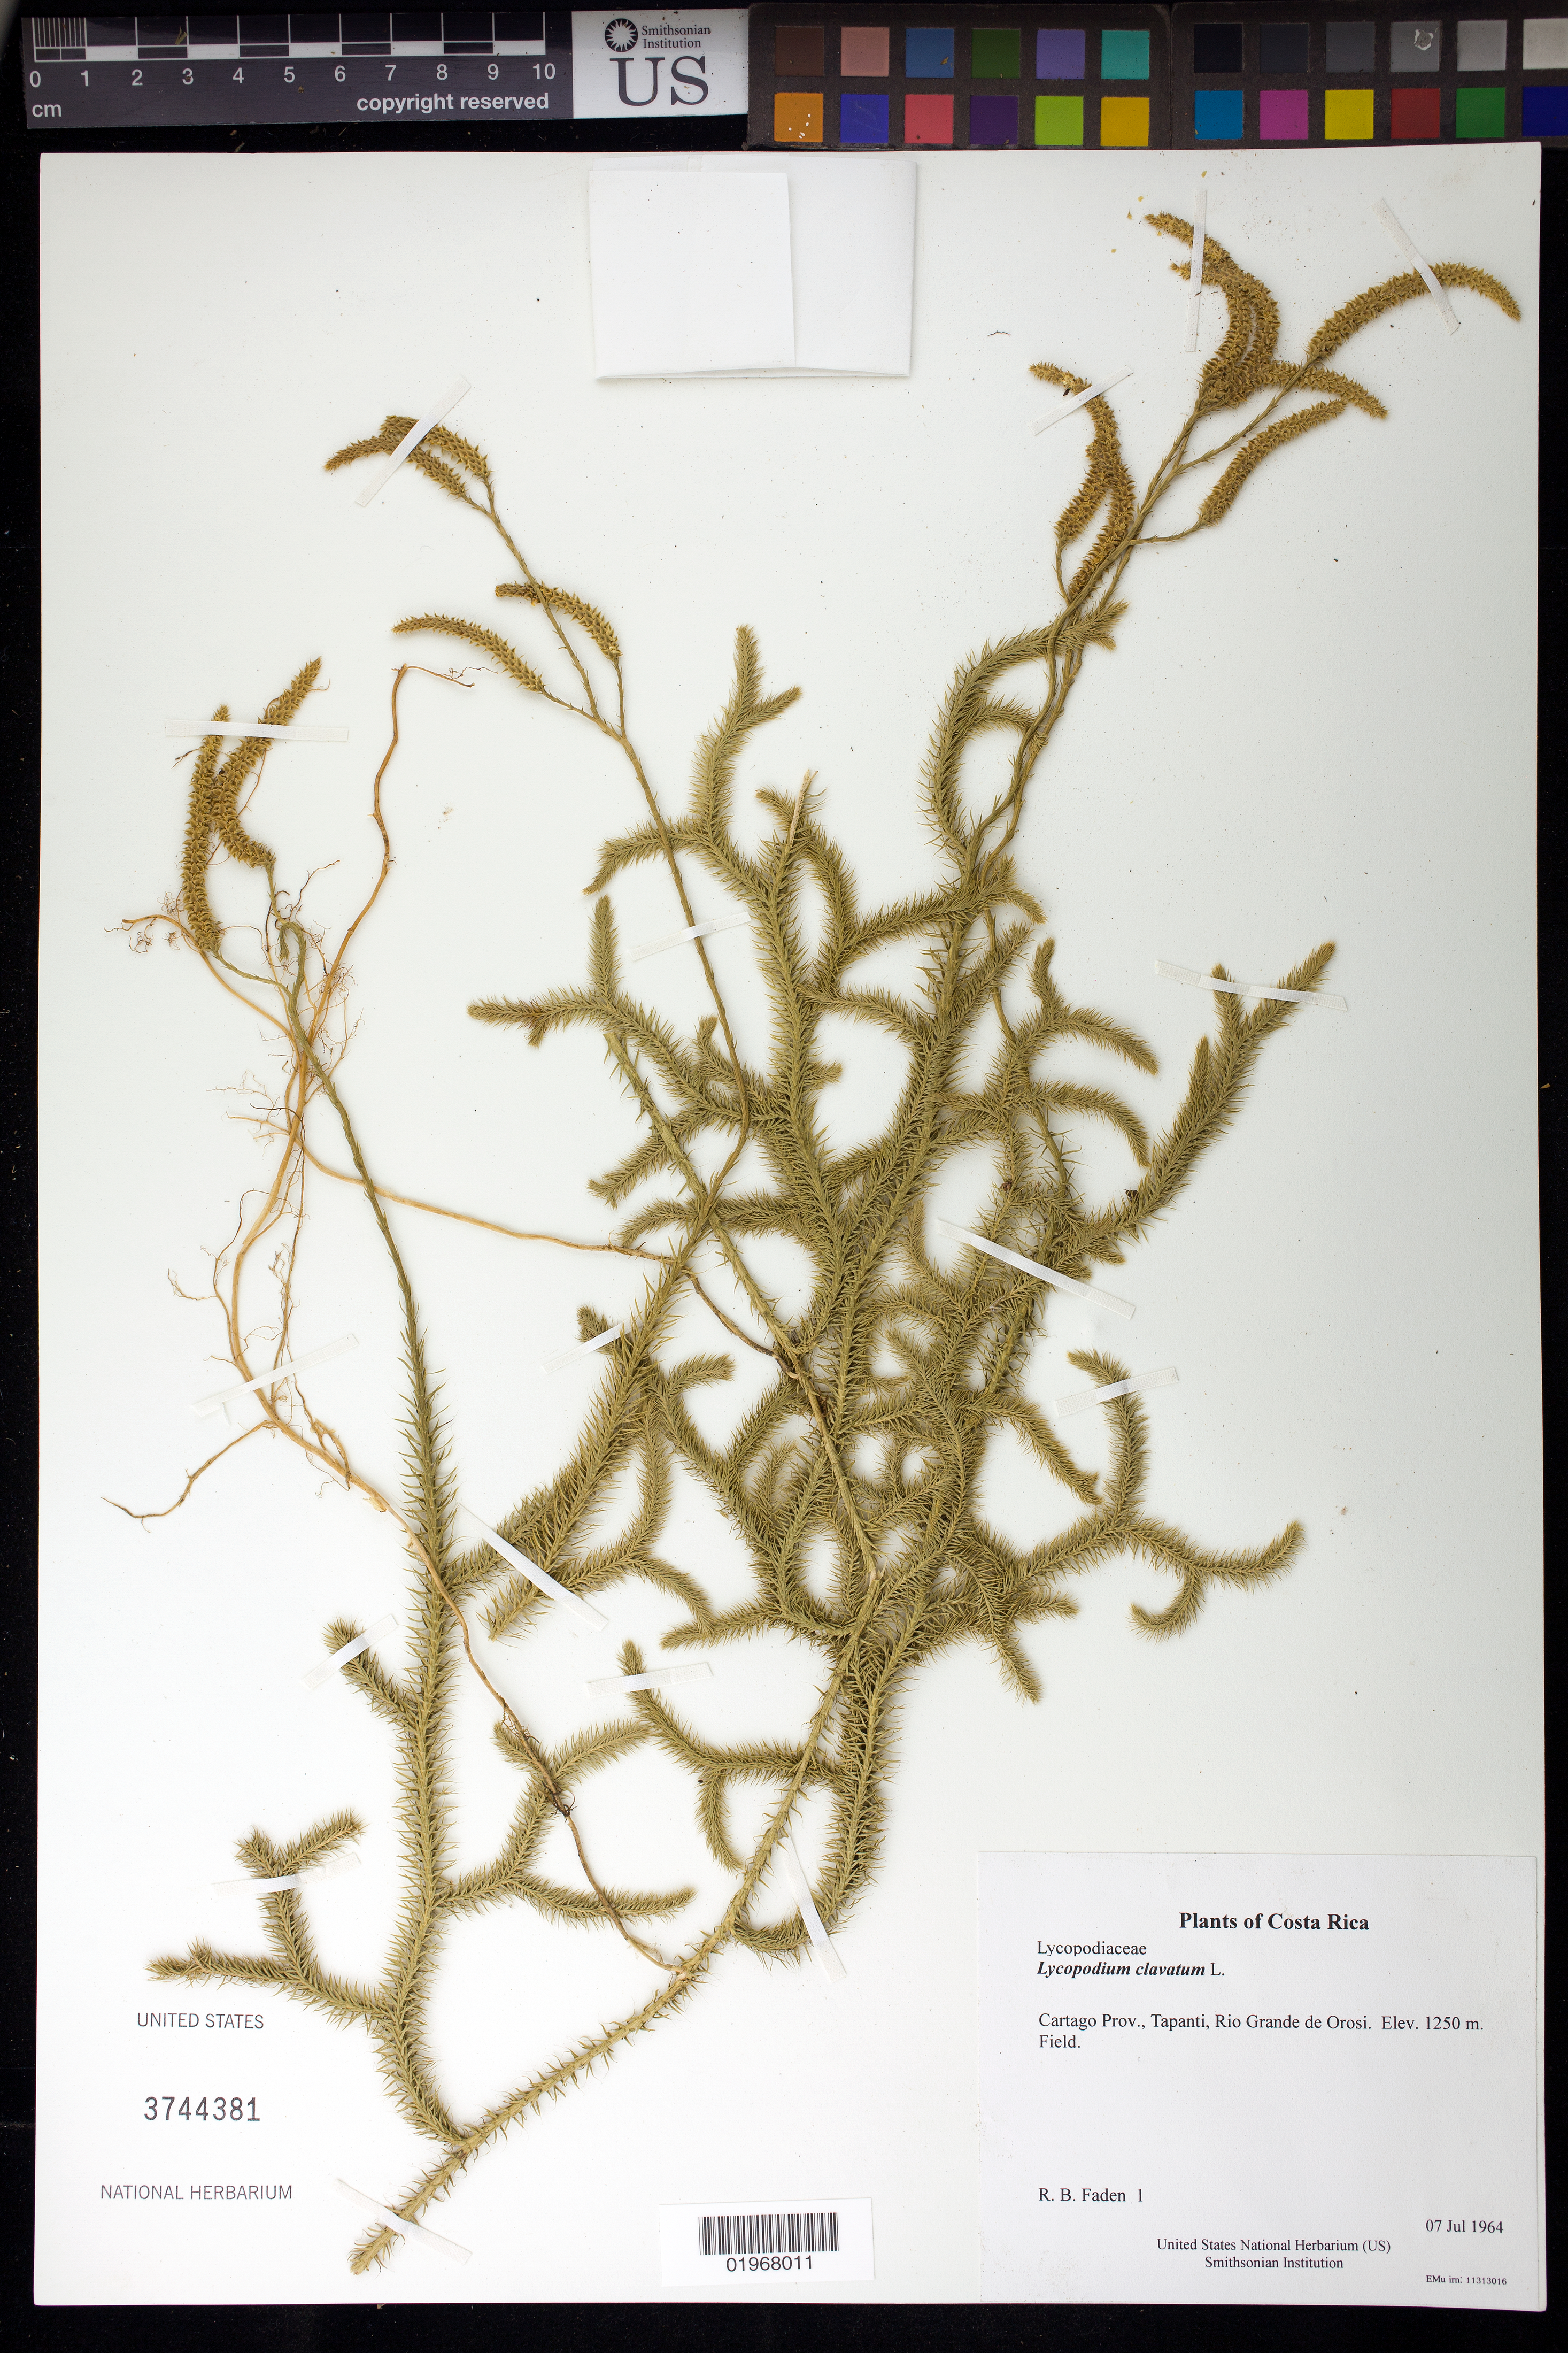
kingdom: Plantae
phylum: Tracheophyta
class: Lycopodiopsida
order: Lycopodiales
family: Lycopodiaceae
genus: Lycopodium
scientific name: Lycopodium clavatum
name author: L.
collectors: R. B. Faden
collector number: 1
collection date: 1964-07-07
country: Costa Rica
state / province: Cartago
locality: Tapanti, Rio Grande de Orosi.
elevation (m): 1250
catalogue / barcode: US 3744381